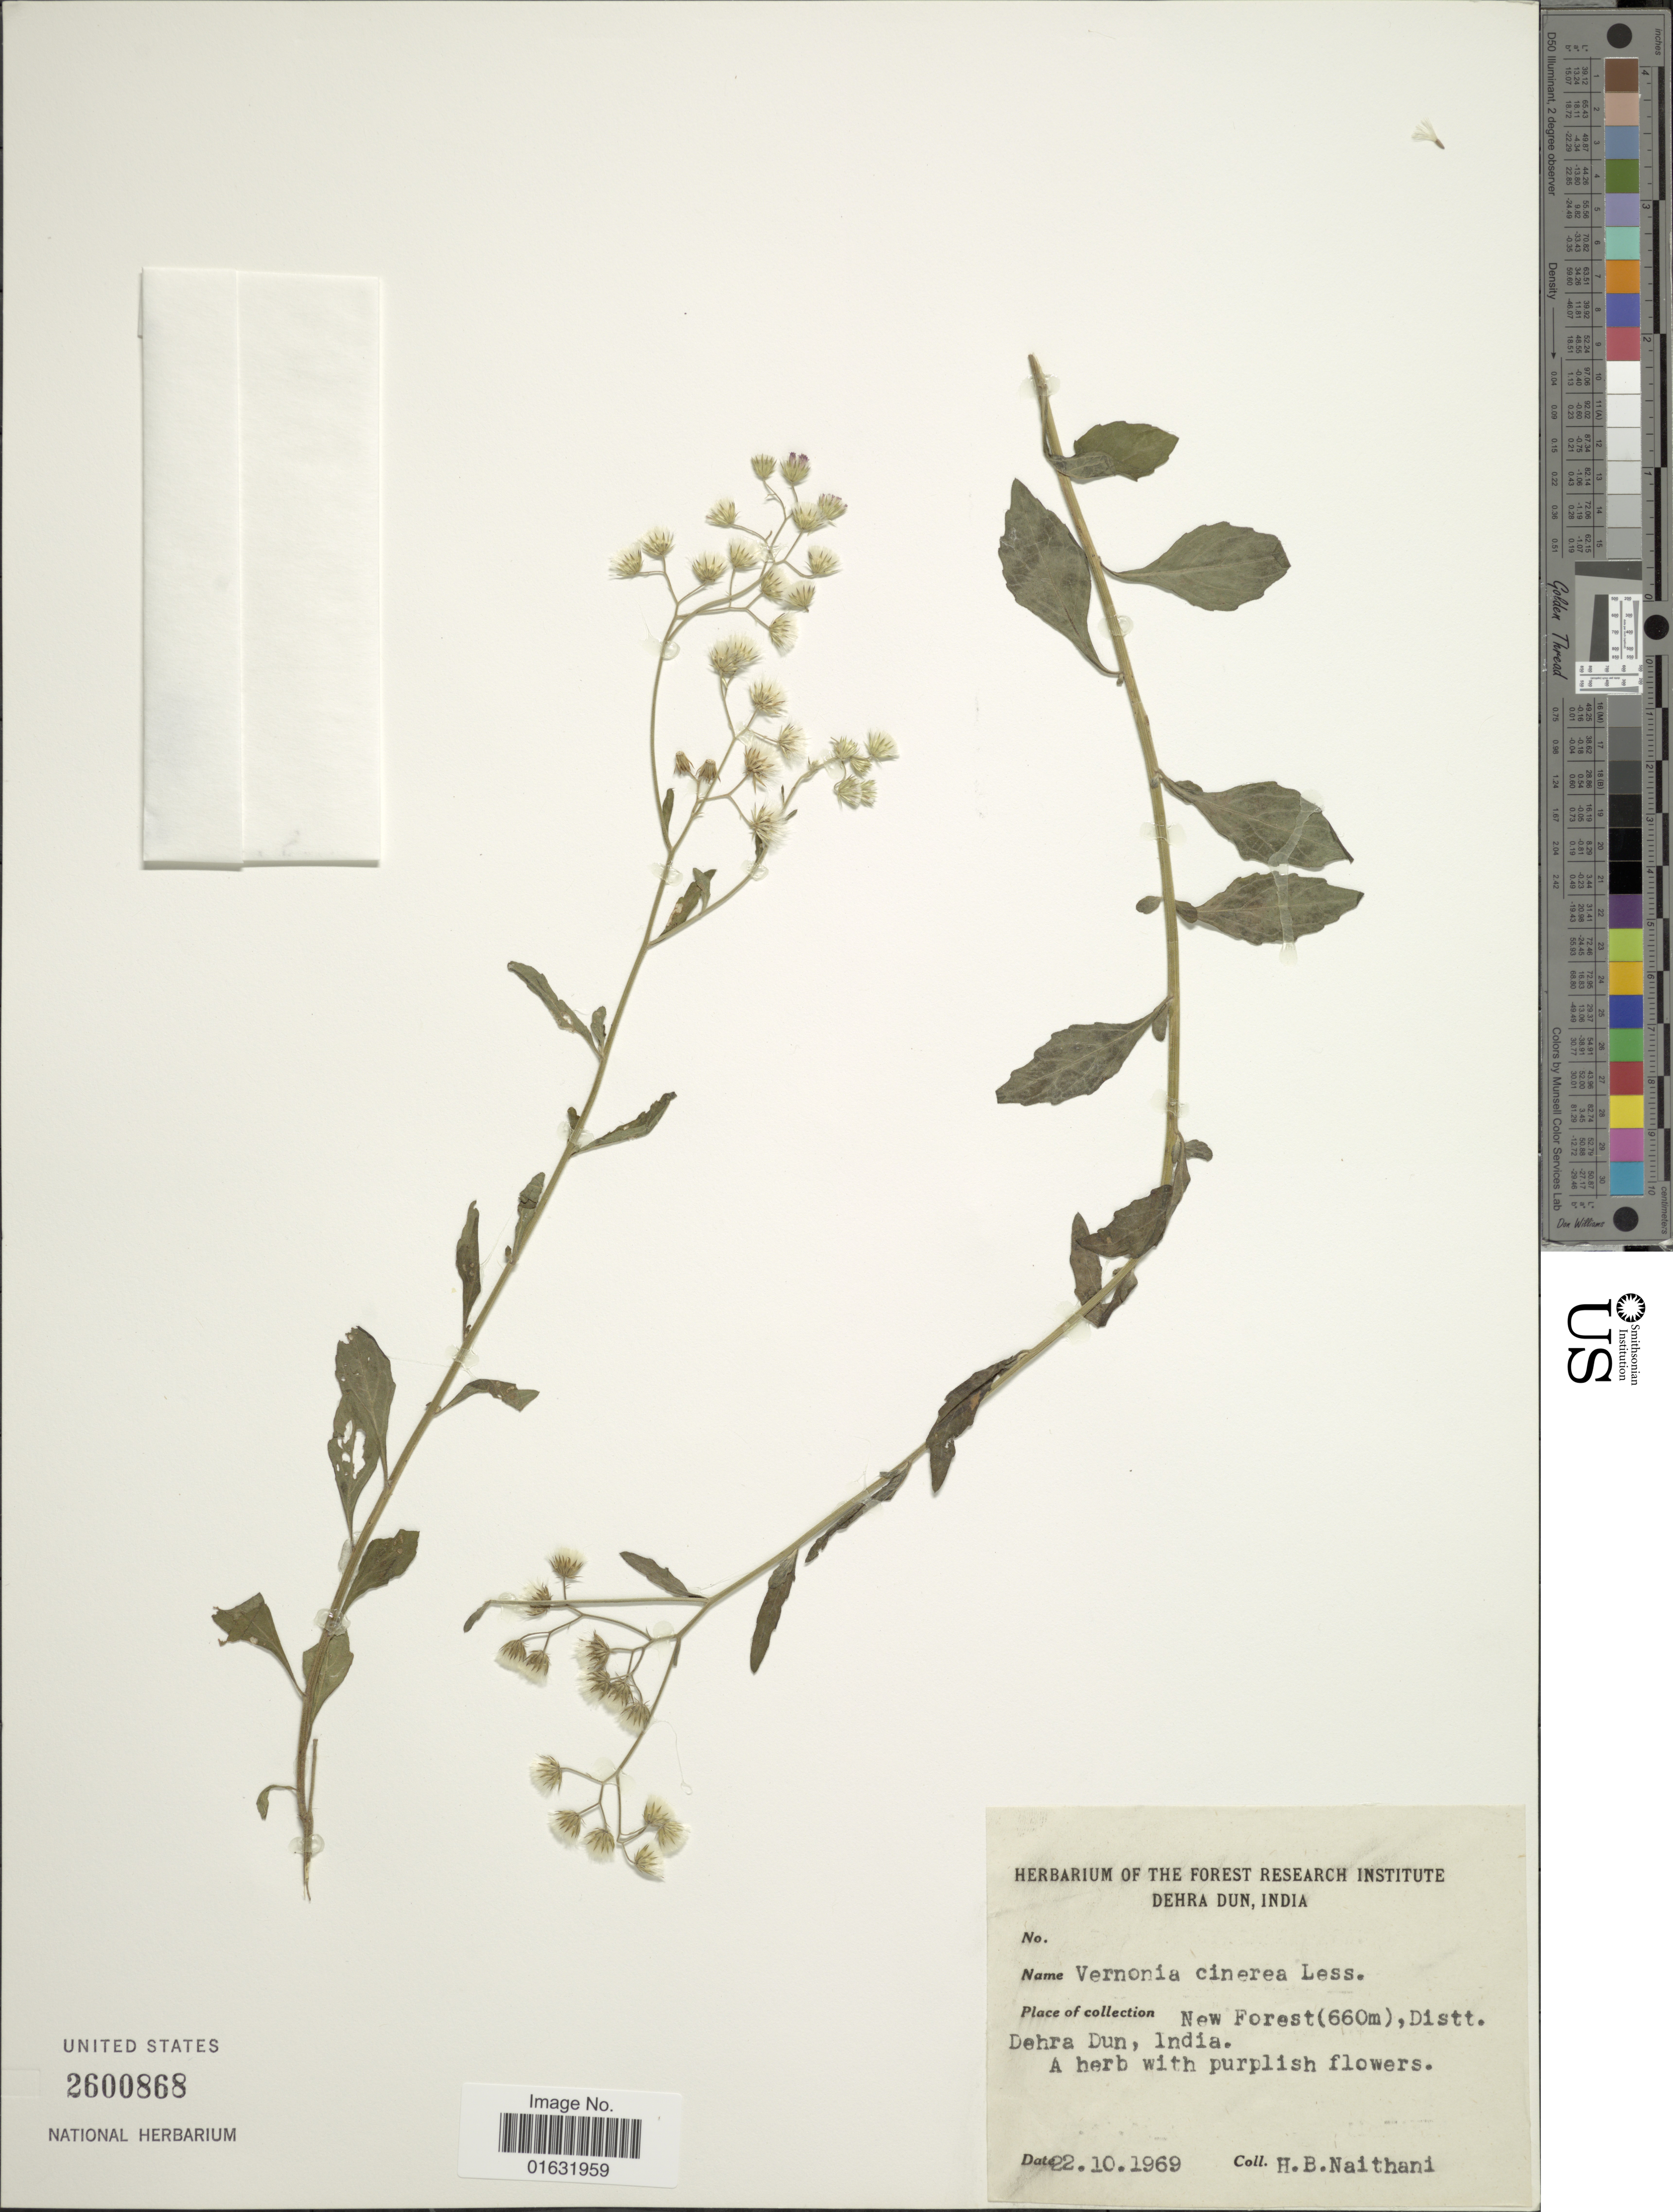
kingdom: Plantae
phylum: Tracheophyta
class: Magnoliopsida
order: Asterales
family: Asteraceae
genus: Cyanthillium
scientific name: Cyanthillium cinereum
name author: (L.) H. Rob.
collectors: H. Naithani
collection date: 1969-10-22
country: India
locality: India, Dehra Dun, New Forest,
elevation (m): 660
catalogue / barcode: US 2600868